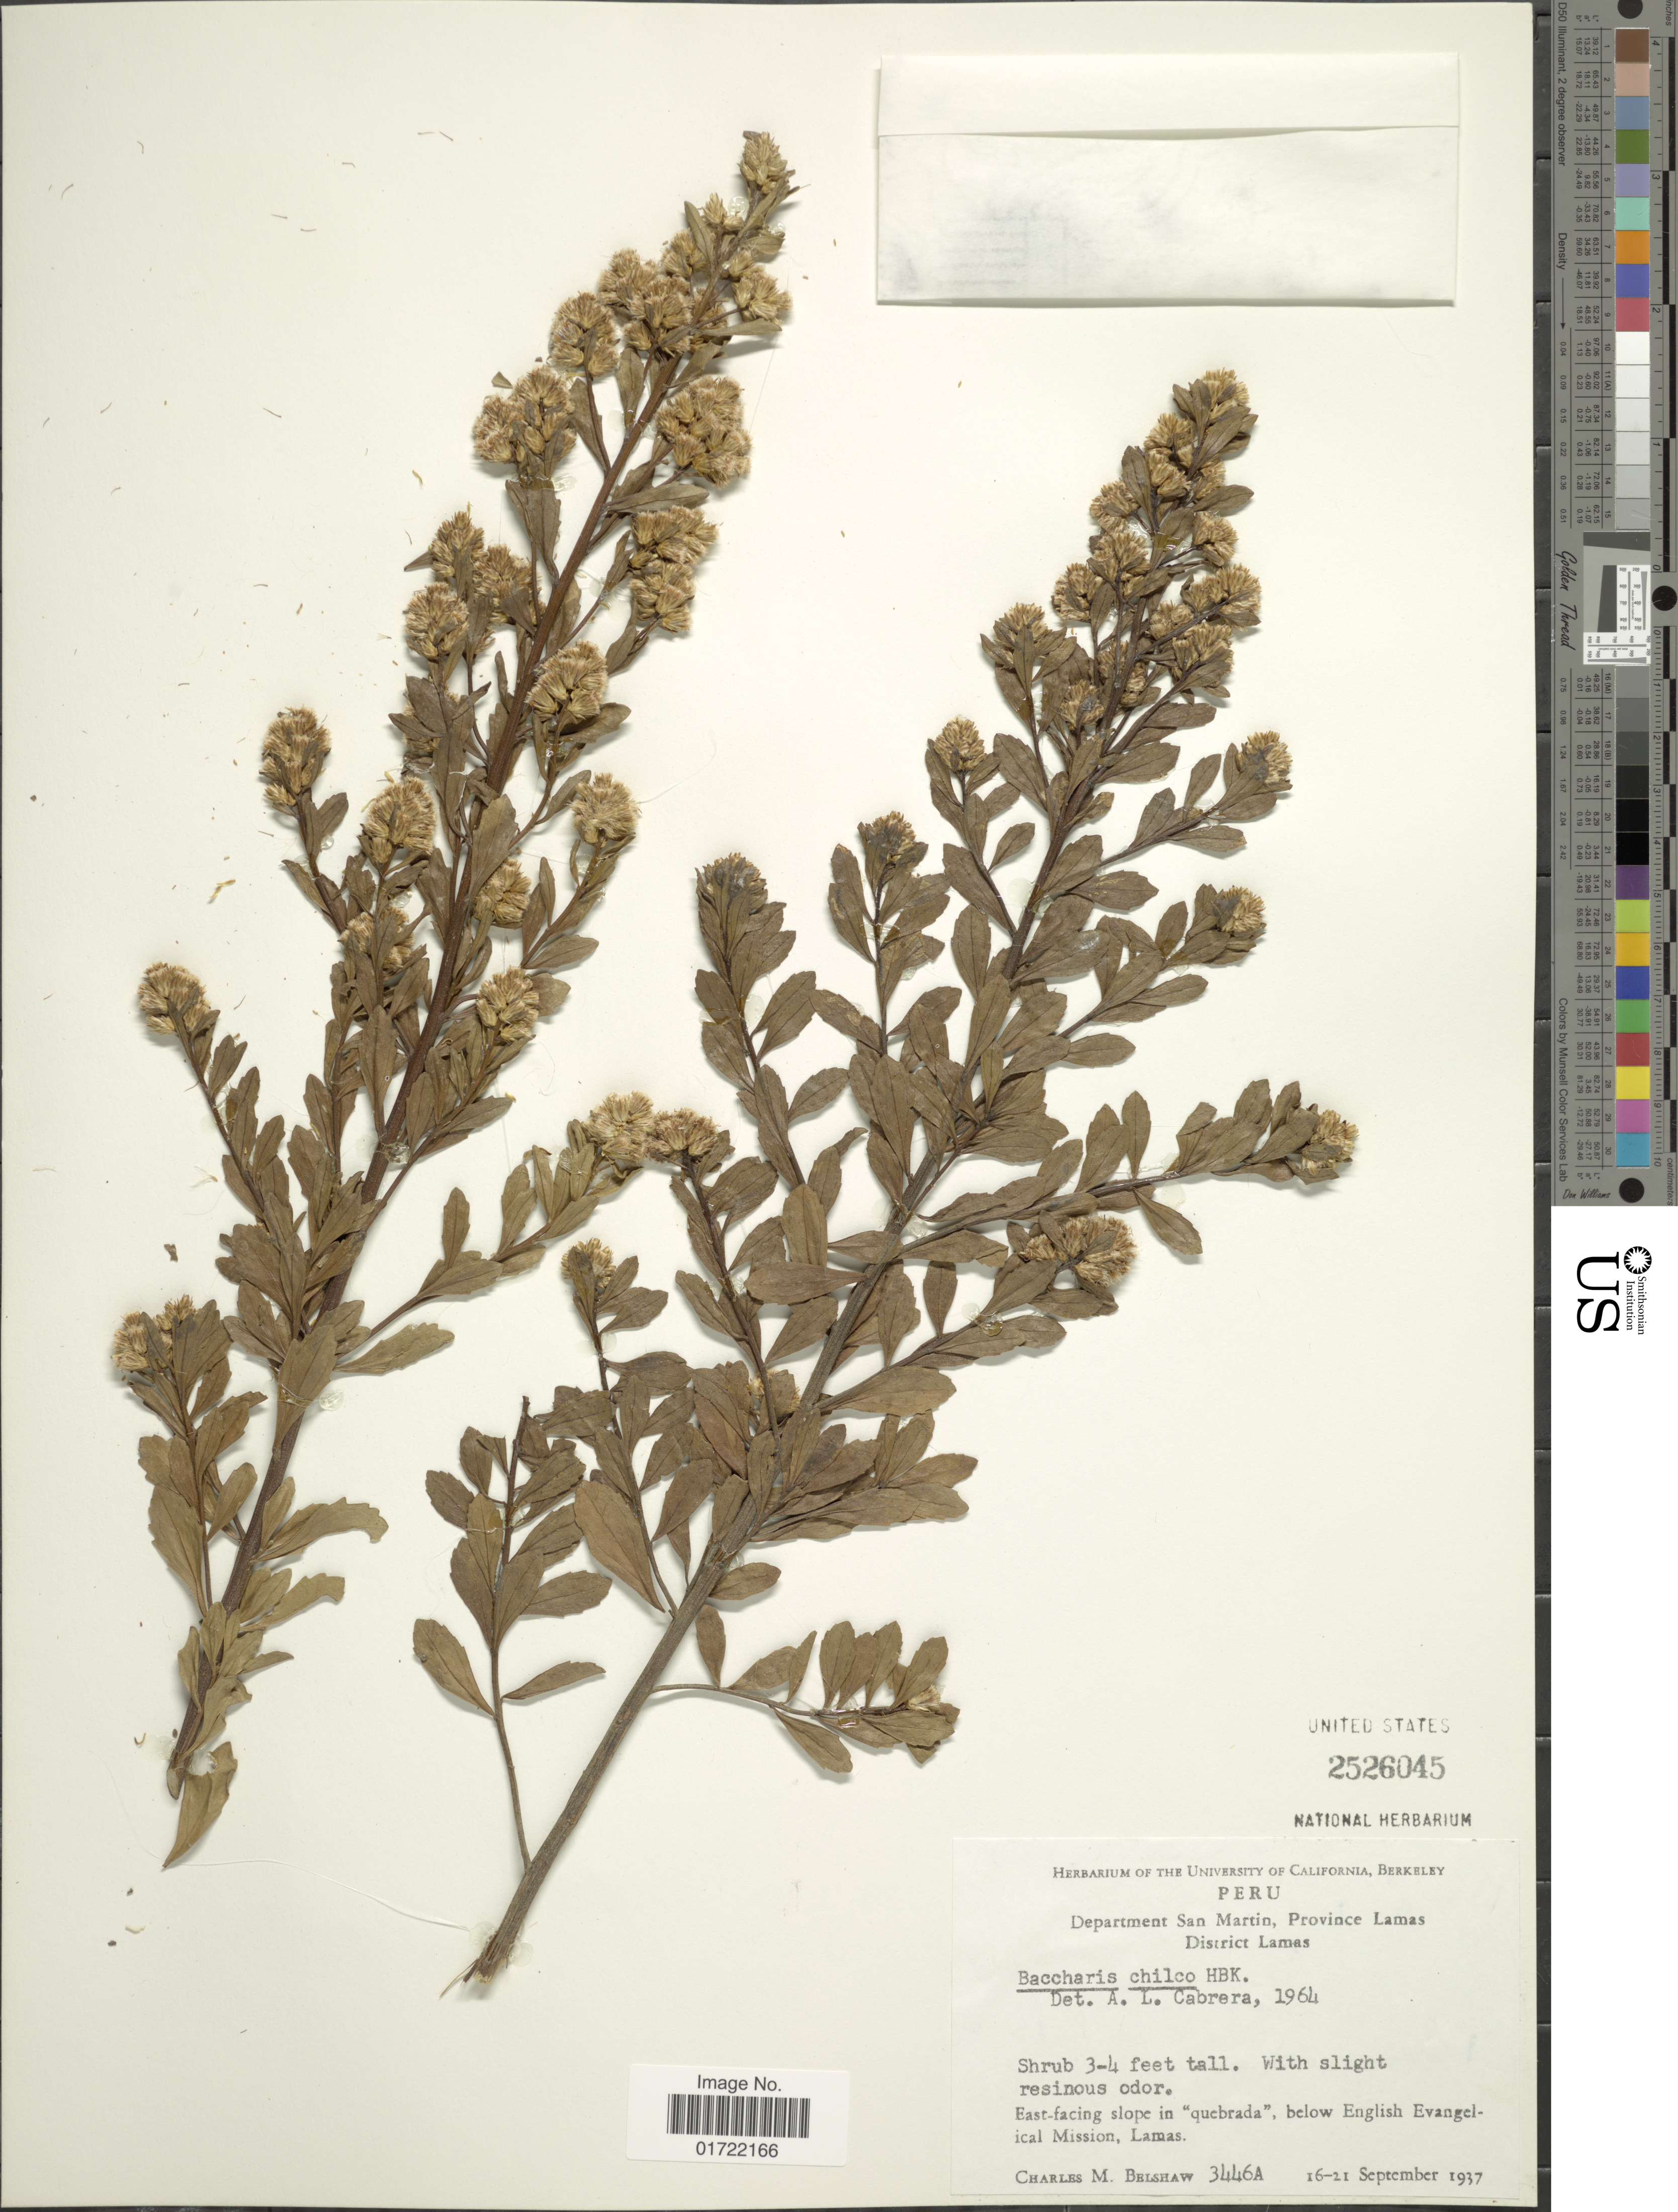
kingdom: Plantae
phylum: Tracheophyta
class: Magnoliopsida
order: Asterales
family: Asteraceae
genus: Baccharis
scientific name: Baccharis chilco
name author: Kunth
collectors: C. Shaw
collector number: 3446A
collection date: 1937-09-16/1937-09-21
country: Peru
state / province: San Martín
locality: Department San Martin, Province Lamas District Lamas, East-facing slope in "quebrada", below English Evangelical Mission, Lamas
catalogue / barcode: US 2526045